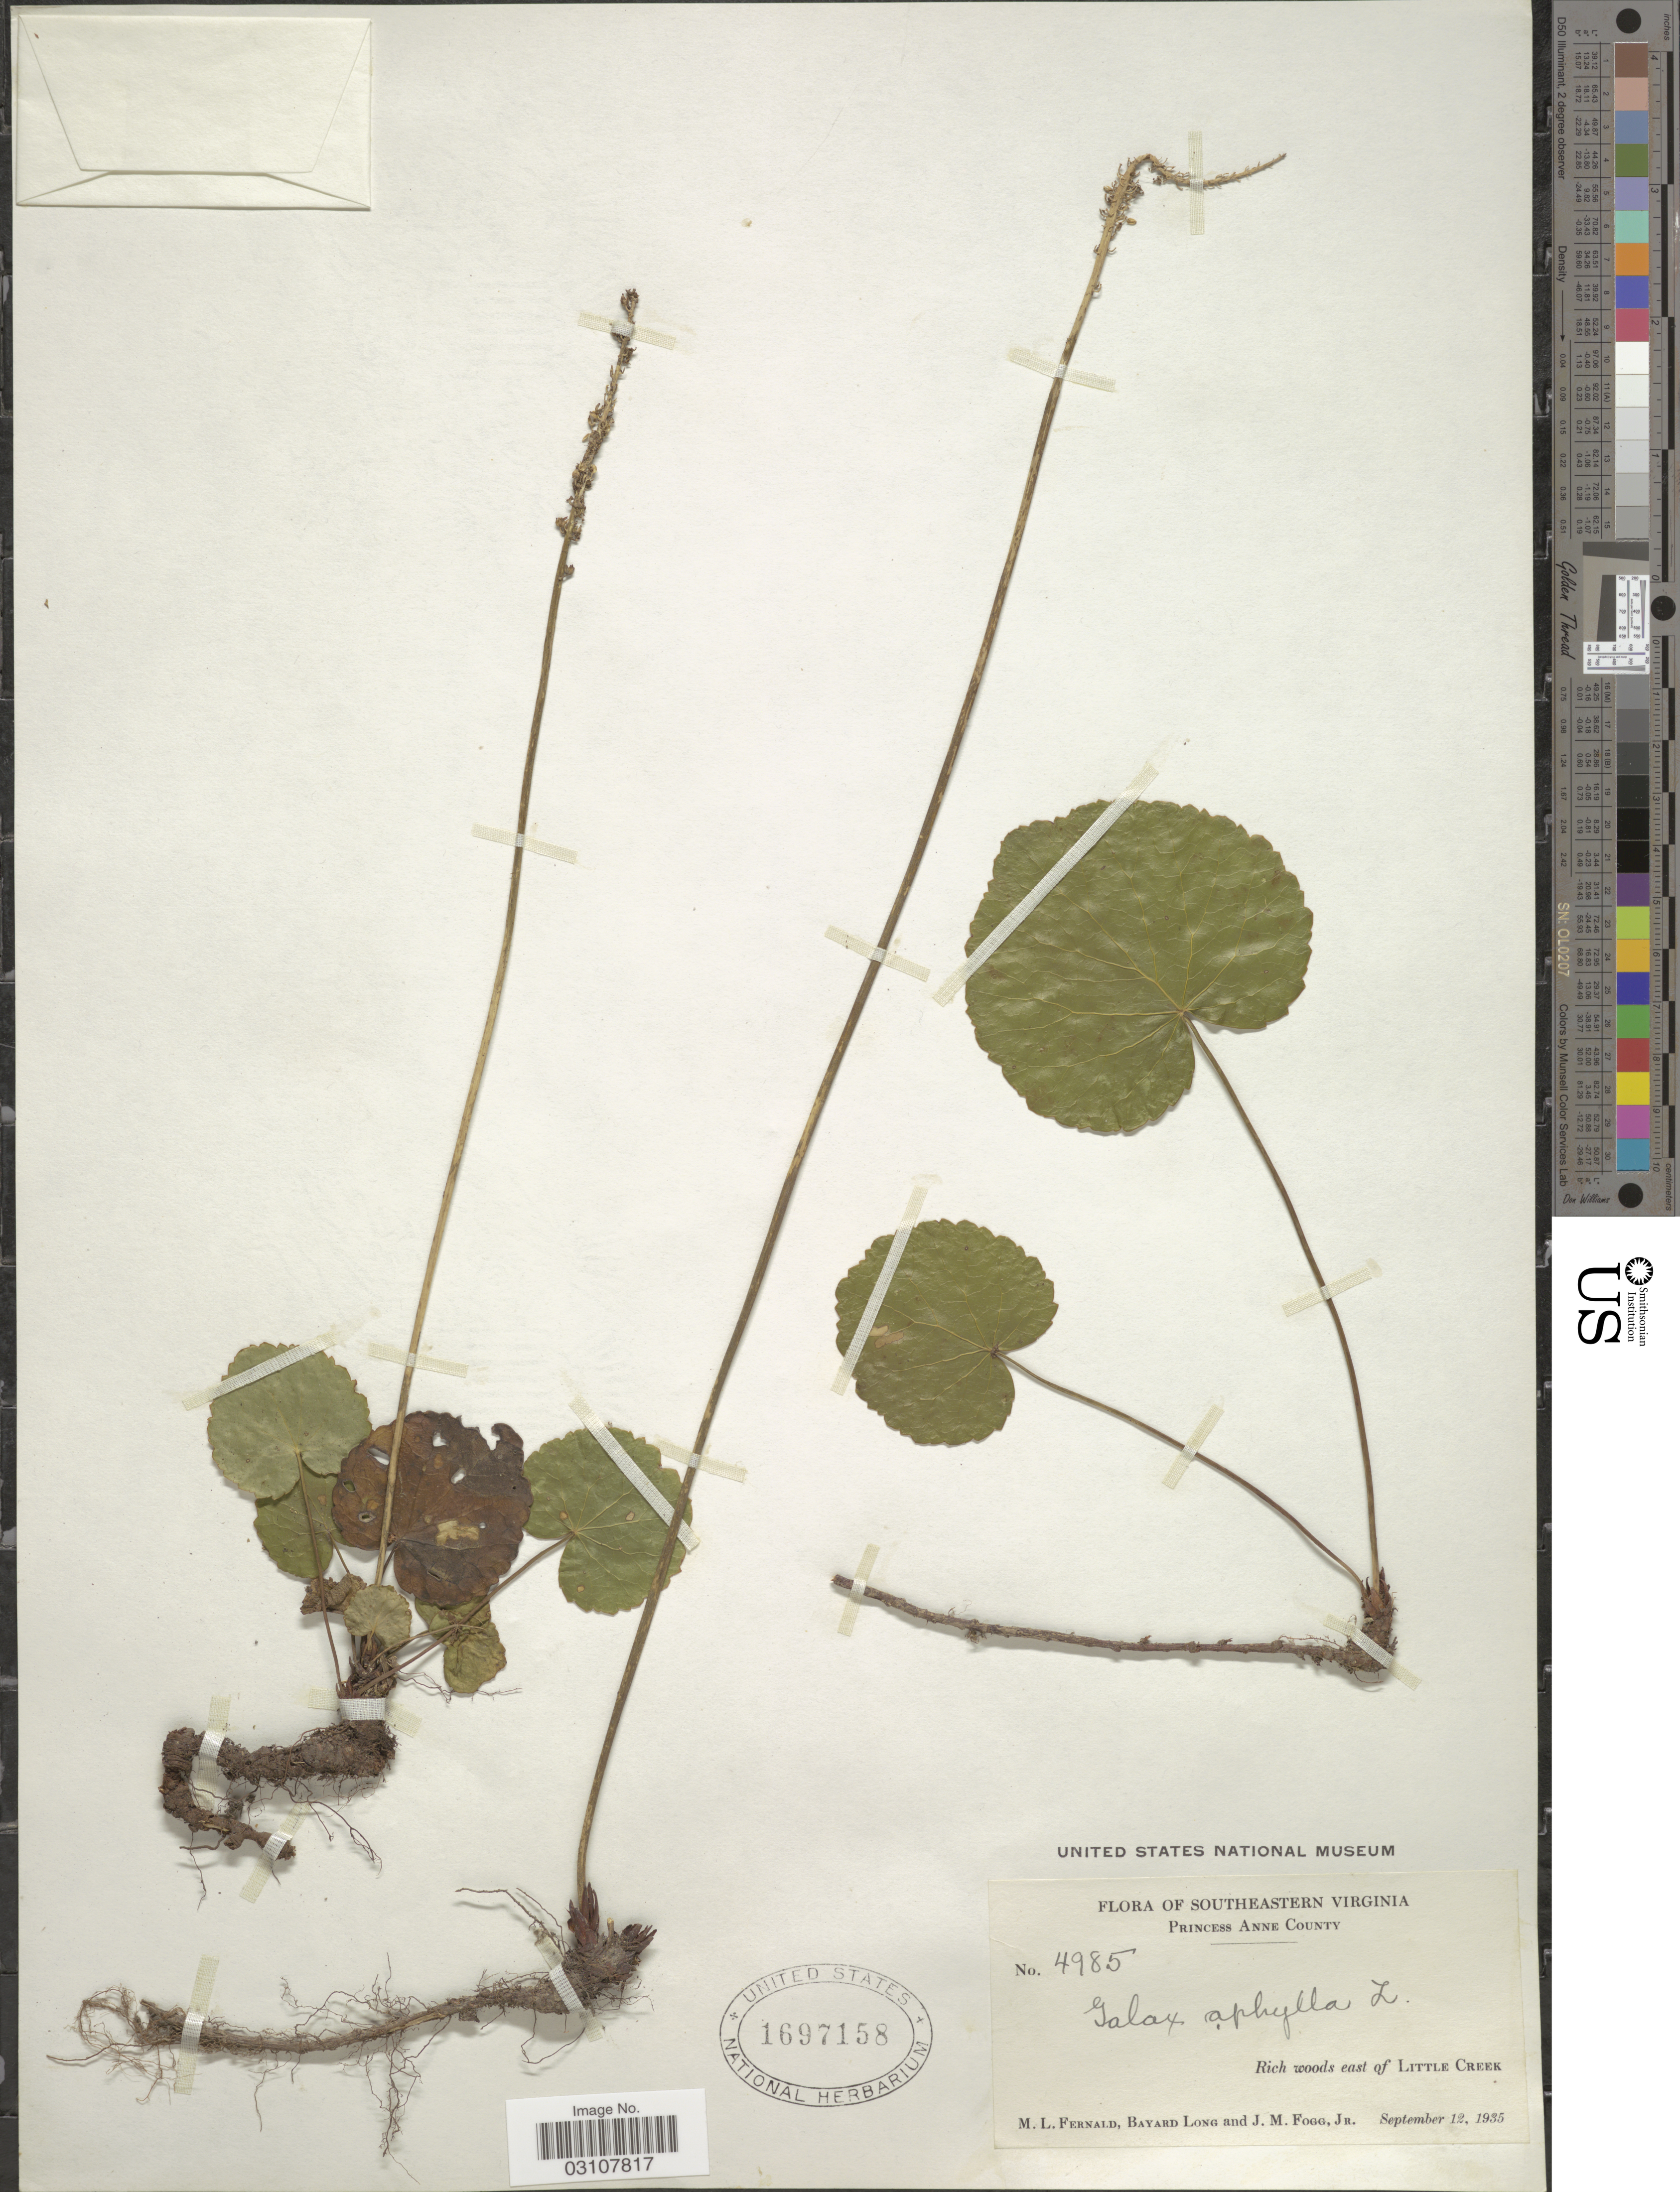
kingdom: Plantae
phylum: Tracheophyta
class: Magnoliopsida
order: Ericales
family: Diapensiaceae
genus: Galax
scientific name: Galax urceolata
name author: (Poir.) Brummitt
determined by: Gaynor, Michelle L., (FLAS), University of Florida (UNITED STATES)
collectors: M. L. Fernald, B. Long & J. Fogg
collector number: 4985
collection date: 1935-09-12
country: United States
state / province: Virginia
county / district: City of Virginia Beach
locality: Southeastern Virginia. Princess Anne County. East of Little Creek.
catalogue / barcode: US 1697158